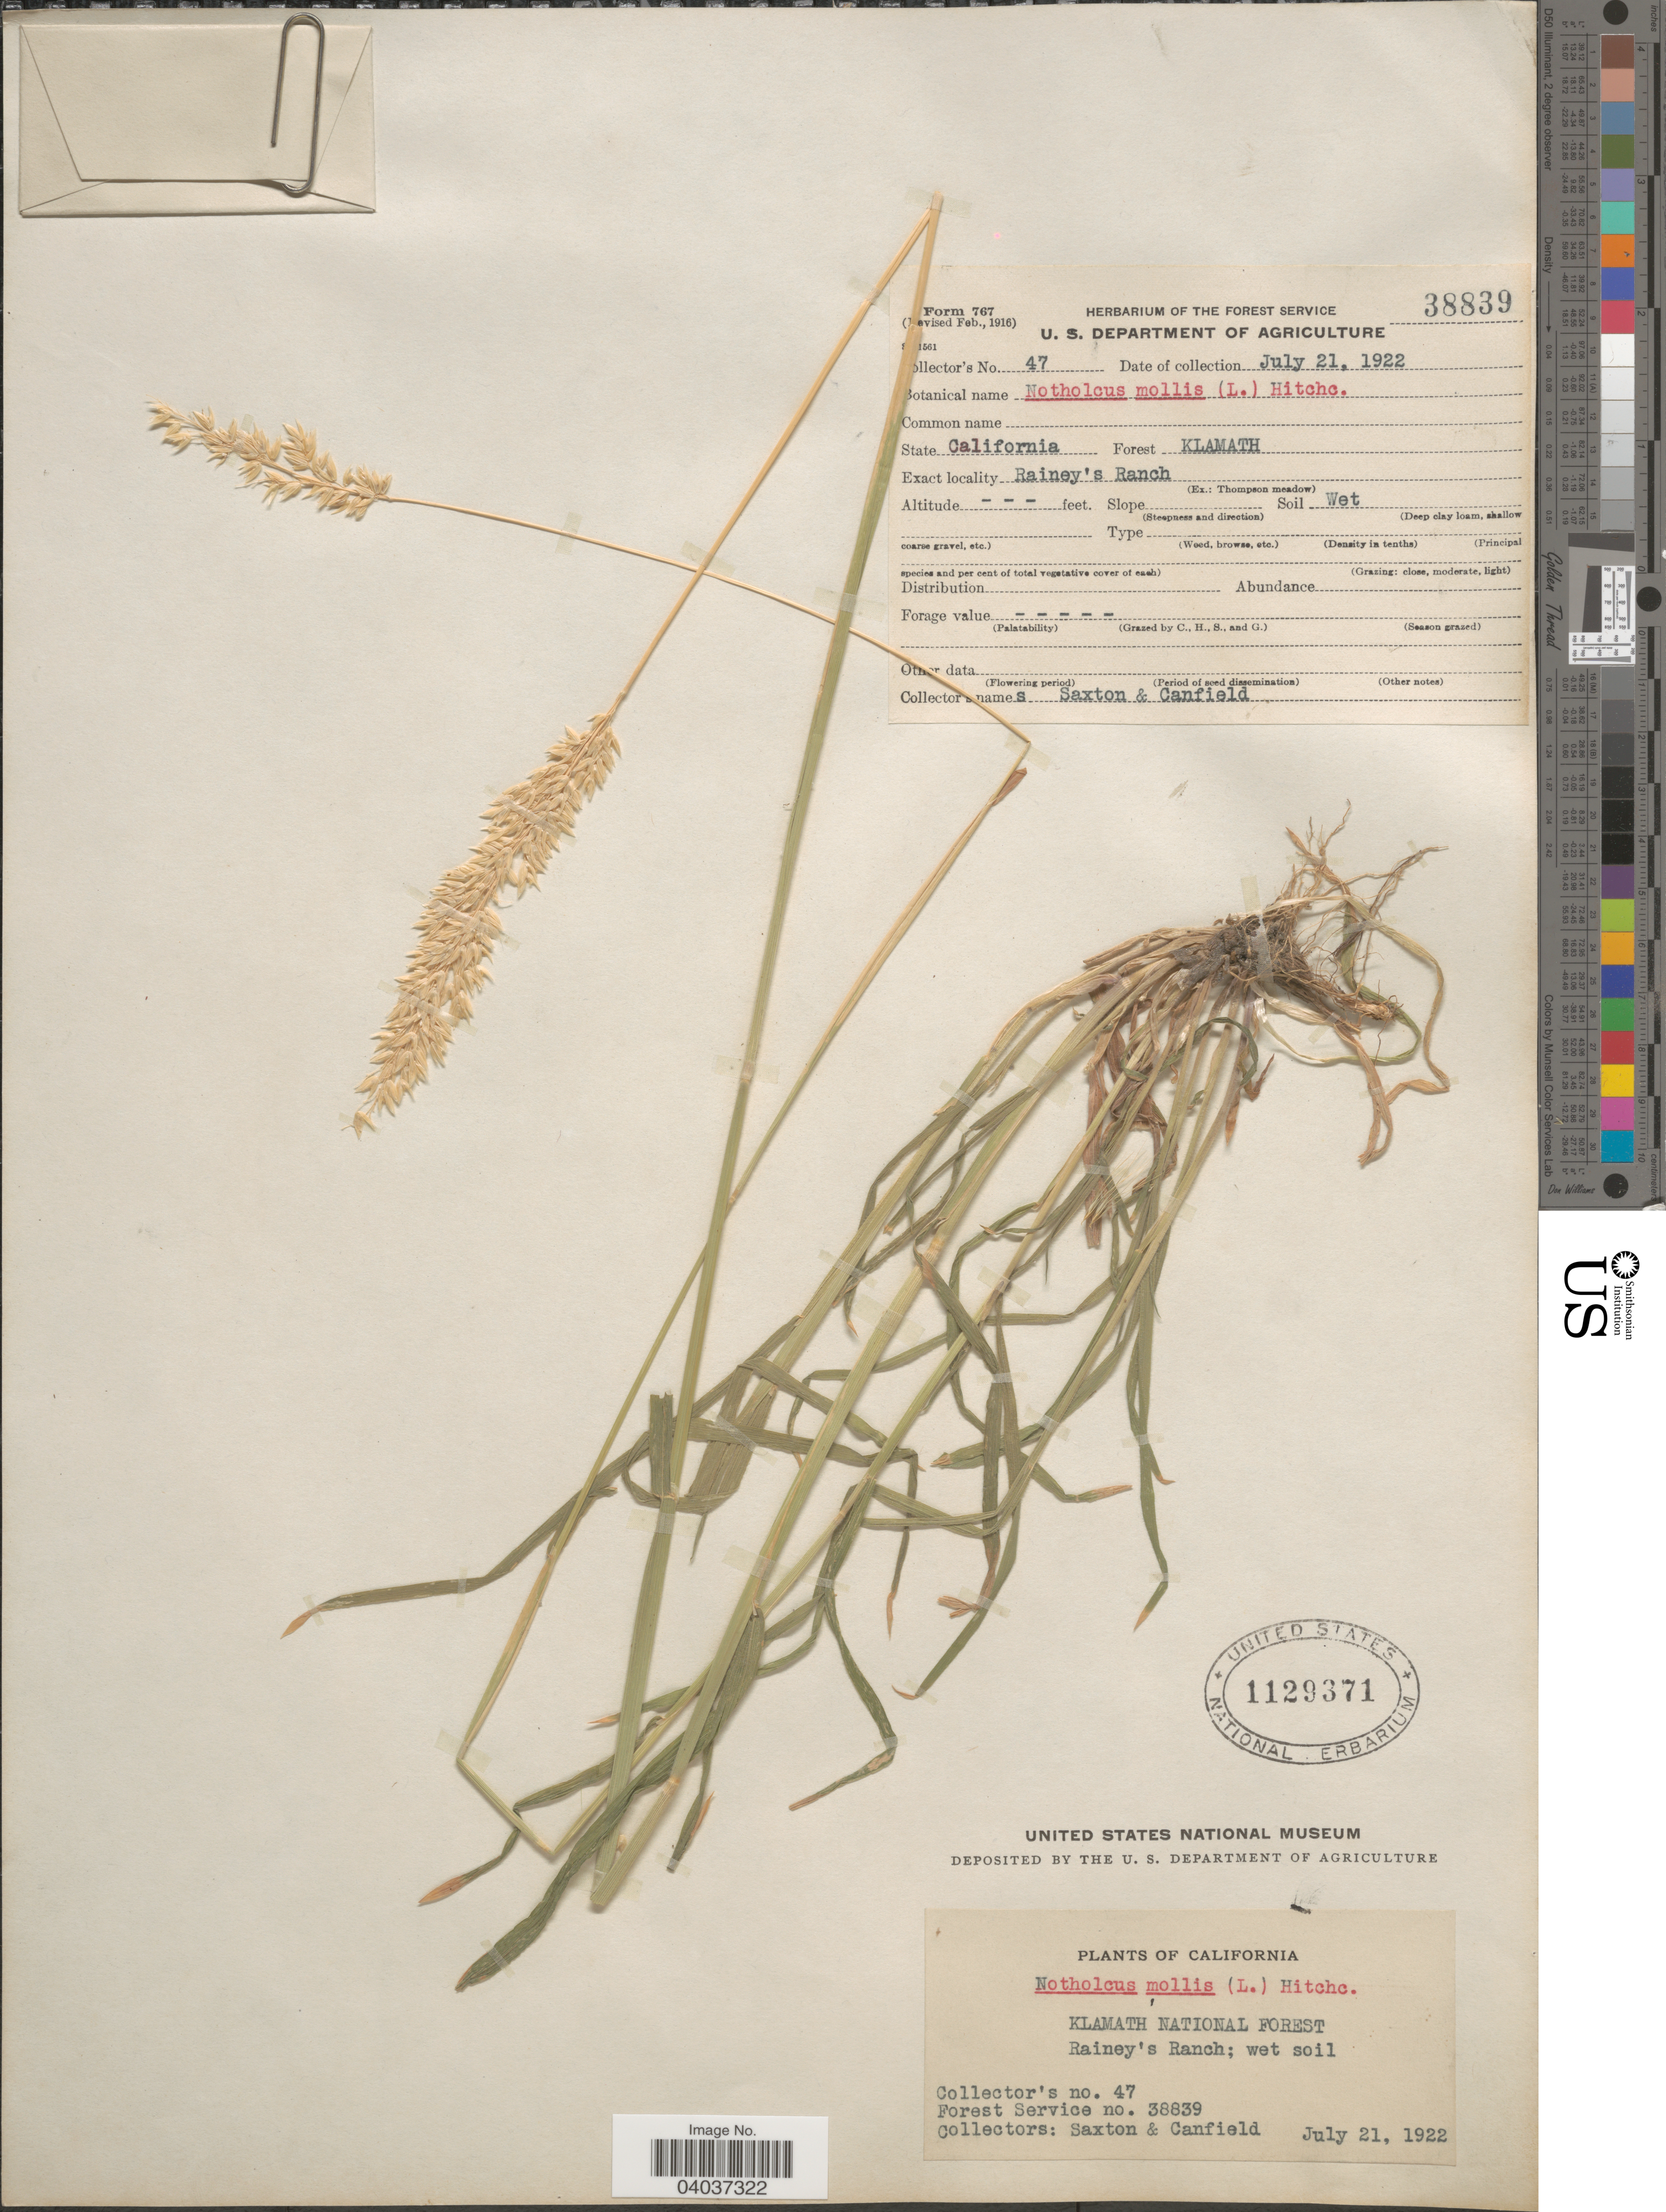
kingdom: Plantae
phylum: Tracheophyta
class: Liliopsida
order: Poales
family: Poaceae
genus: Holcus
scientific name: Holcus mollis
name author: L.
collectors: Saxton & -. Canfield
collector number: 47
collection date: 1922-07-21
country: United States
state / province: California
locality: Klamath National Forest. Rainey's Ranch.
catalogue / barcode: US 1129371